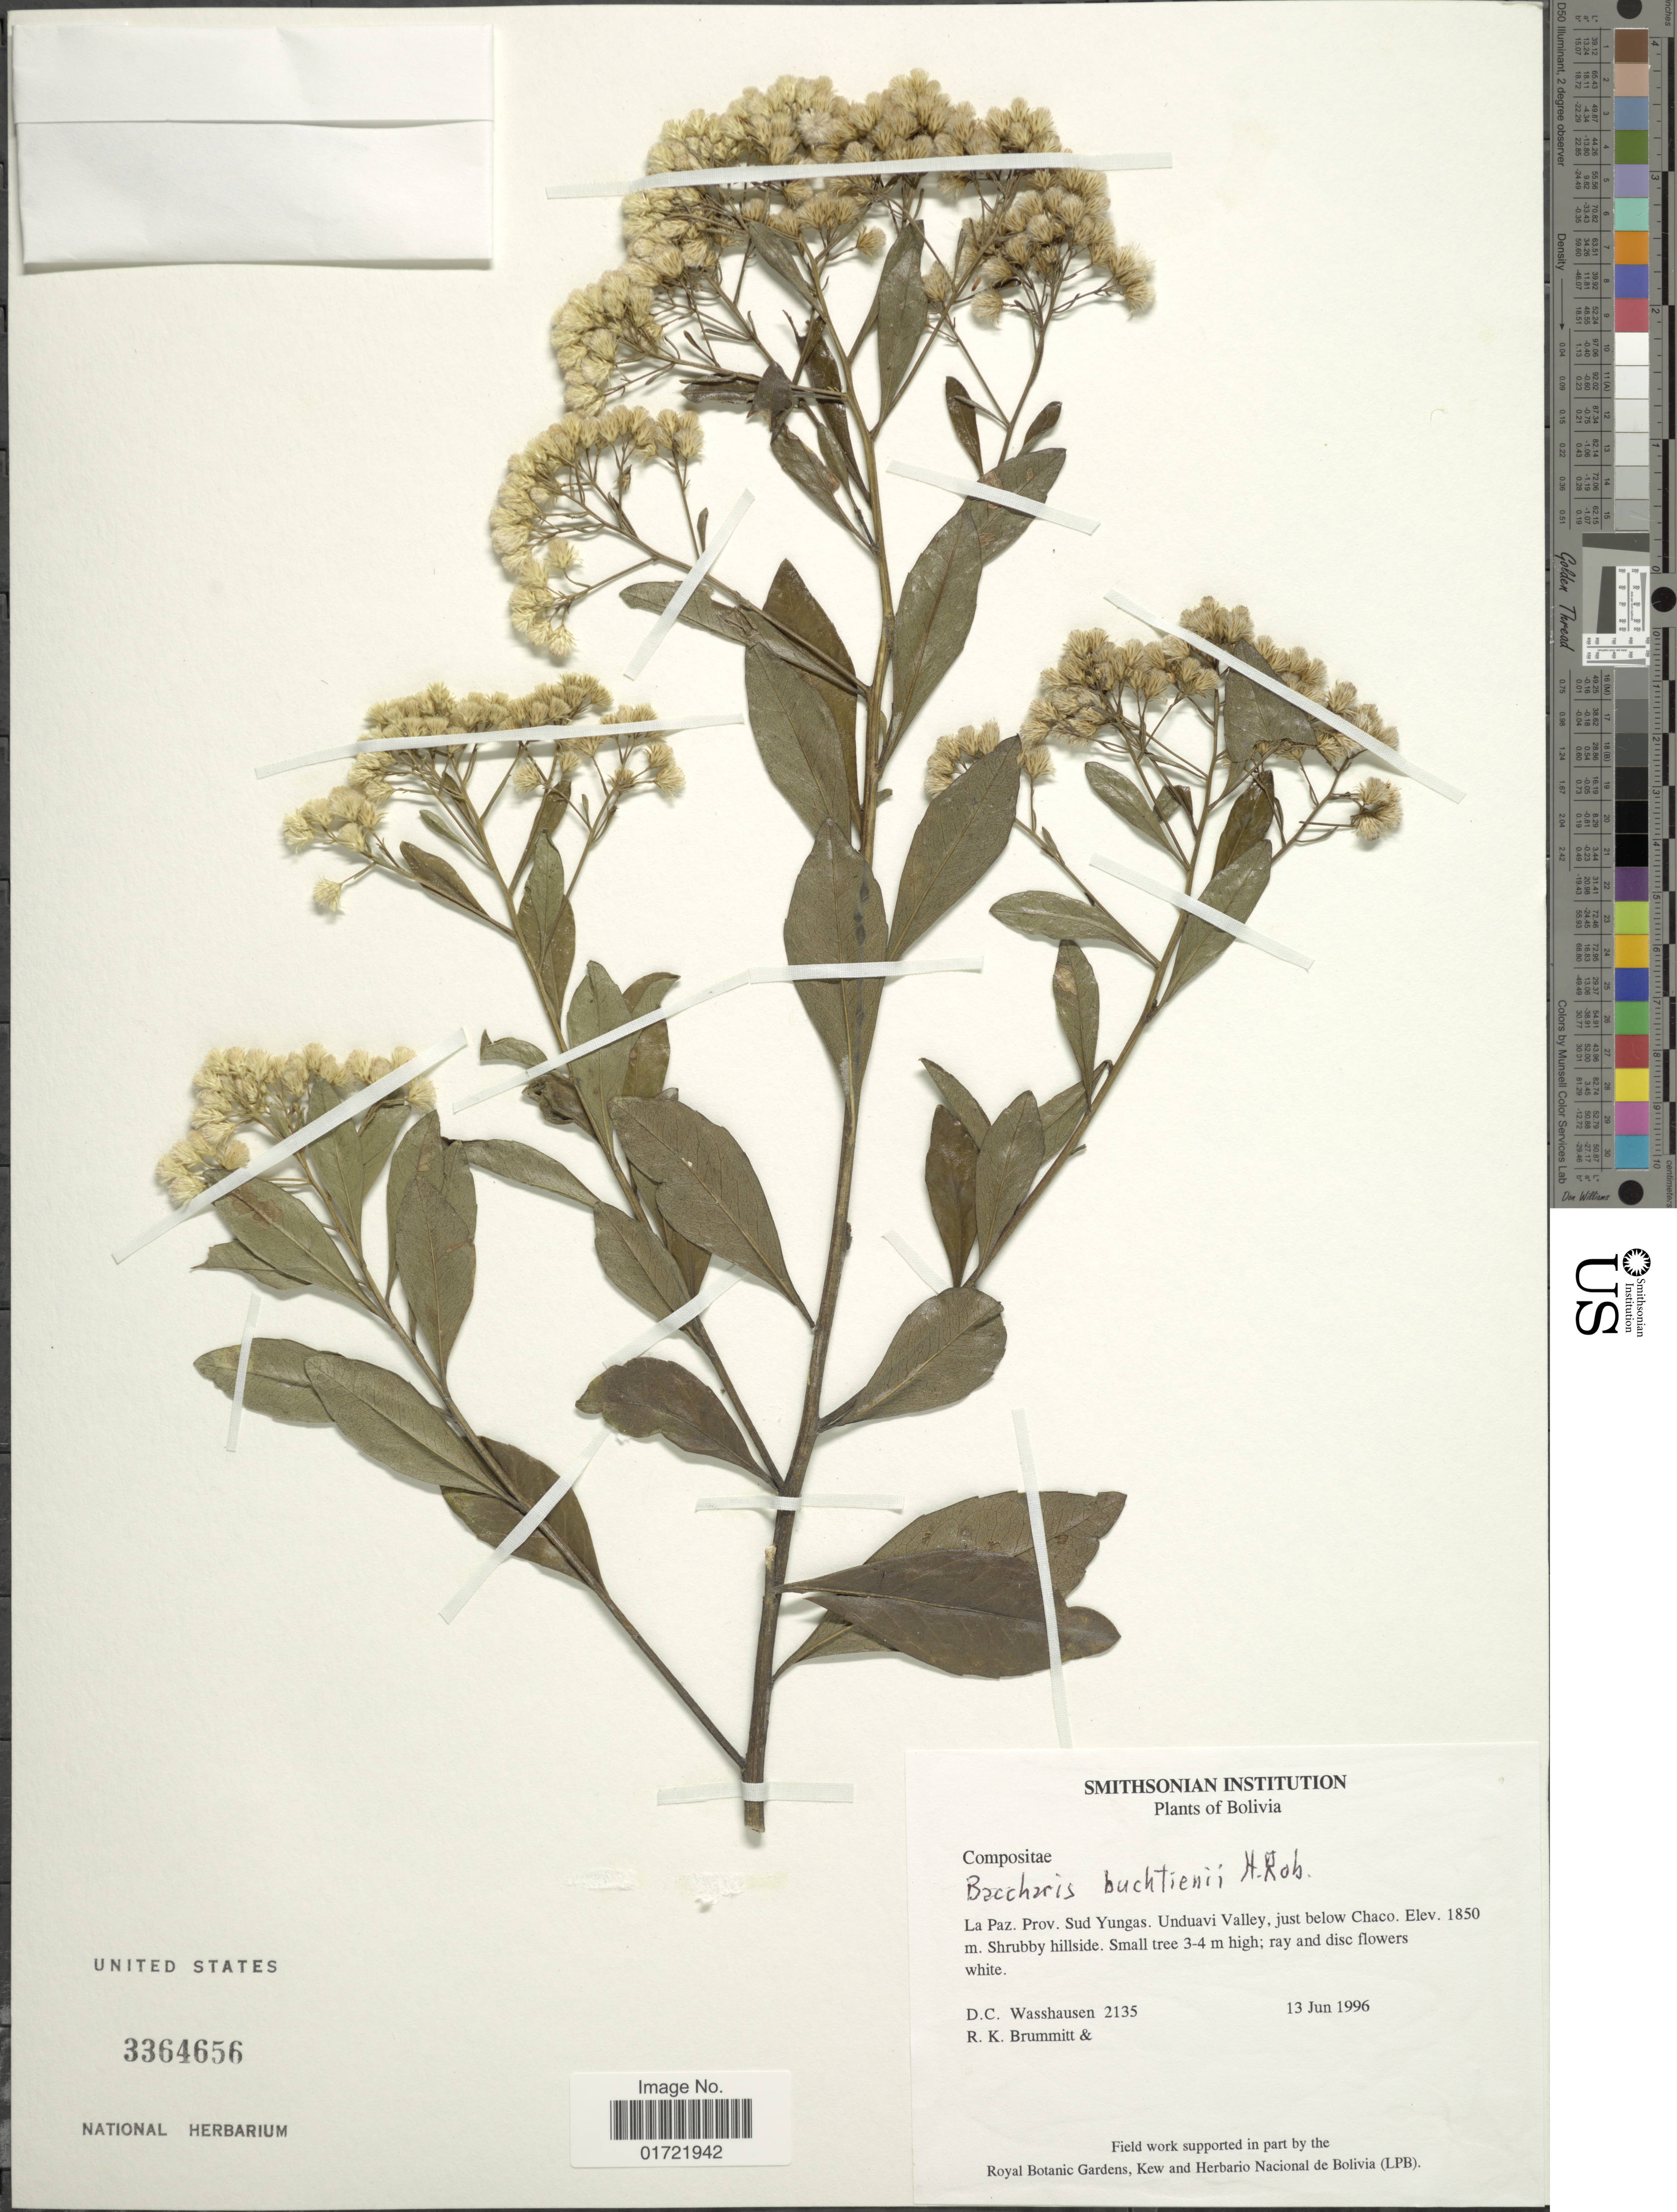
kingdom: Plantae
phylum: Tracheophyta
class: Magnoliopsida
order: Asterales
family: Asteraceae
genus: Baccharis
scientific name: Baccharis buchtienii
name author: H. Rob.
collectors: D. C. Wasshausen & R. K. Brummitt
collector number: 2135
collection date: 1996-06-13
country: Bolivia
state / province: La Paz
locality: Prov. Sud ungas. Unduavi Valley, just below Chaco.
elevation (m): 1850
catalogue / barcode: US 3364656